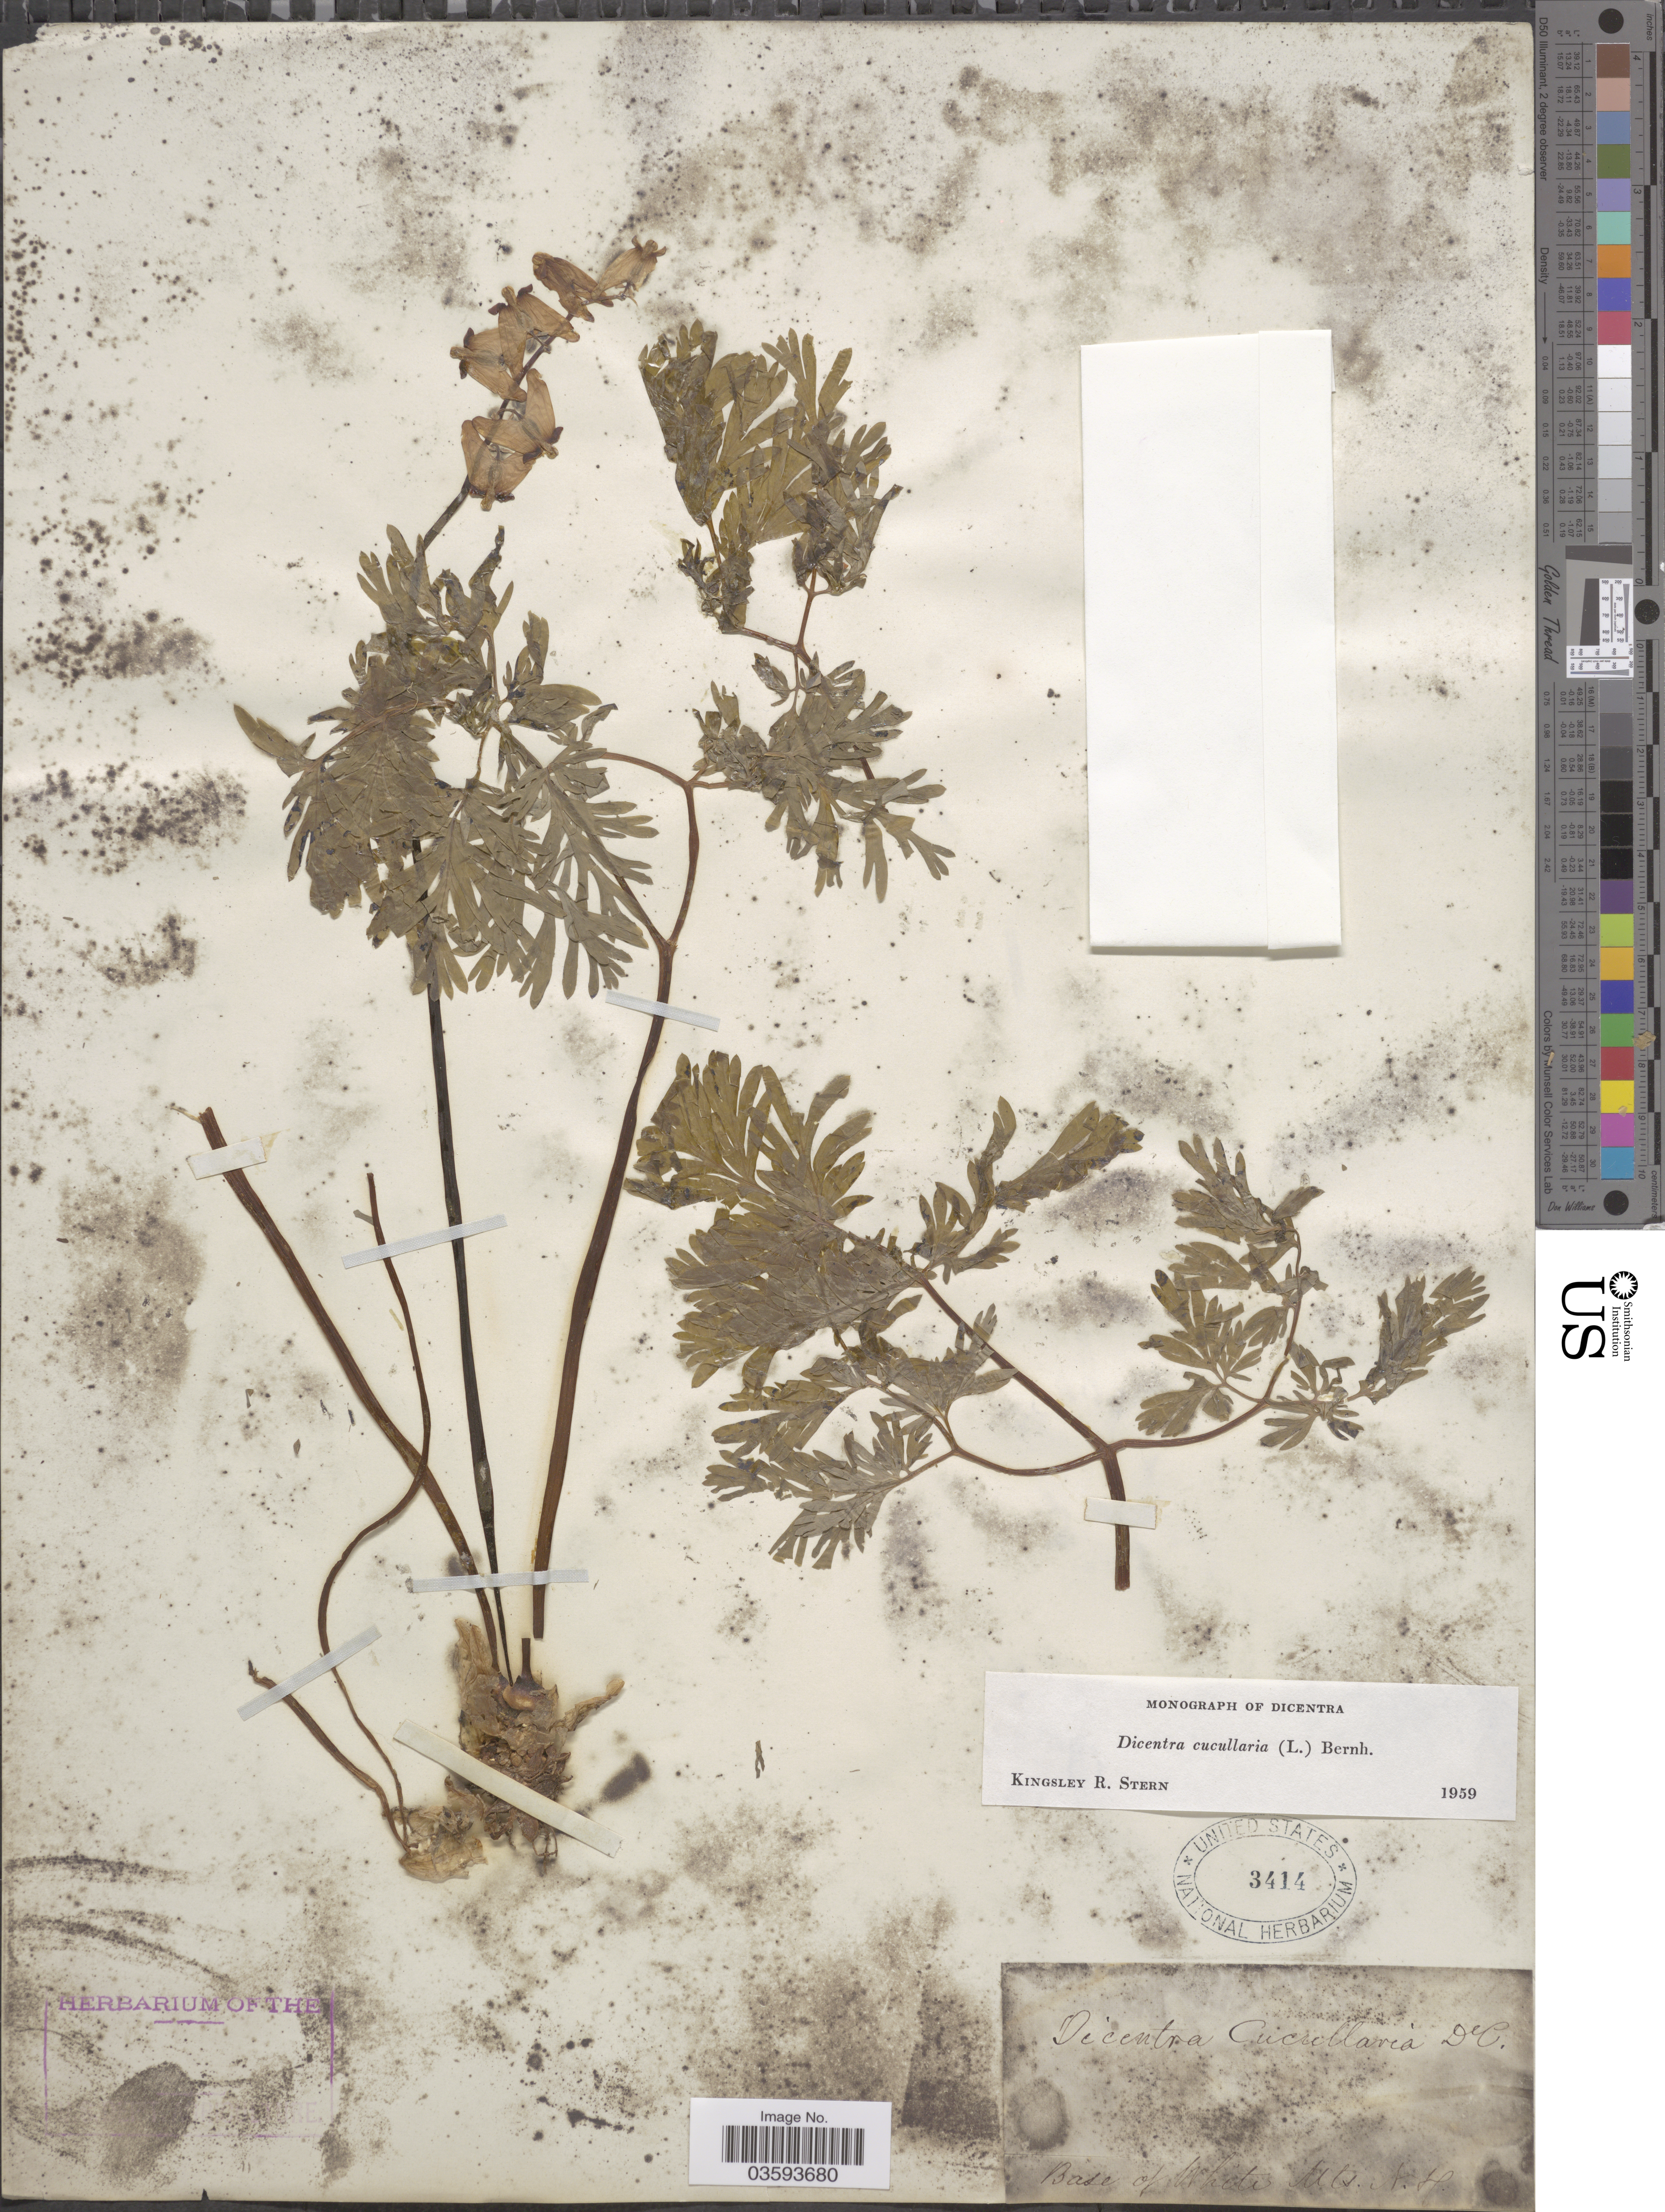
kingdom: Plantae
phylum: Tracheophyta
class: Magnoliopsida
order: Ranunculales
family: Papaveraceae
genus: Dicentra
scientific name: Dicentra cucullaria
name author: (L.) Bernh.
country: United States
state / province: New Hampshire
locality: Base of White Mts.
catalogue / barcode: US 3414